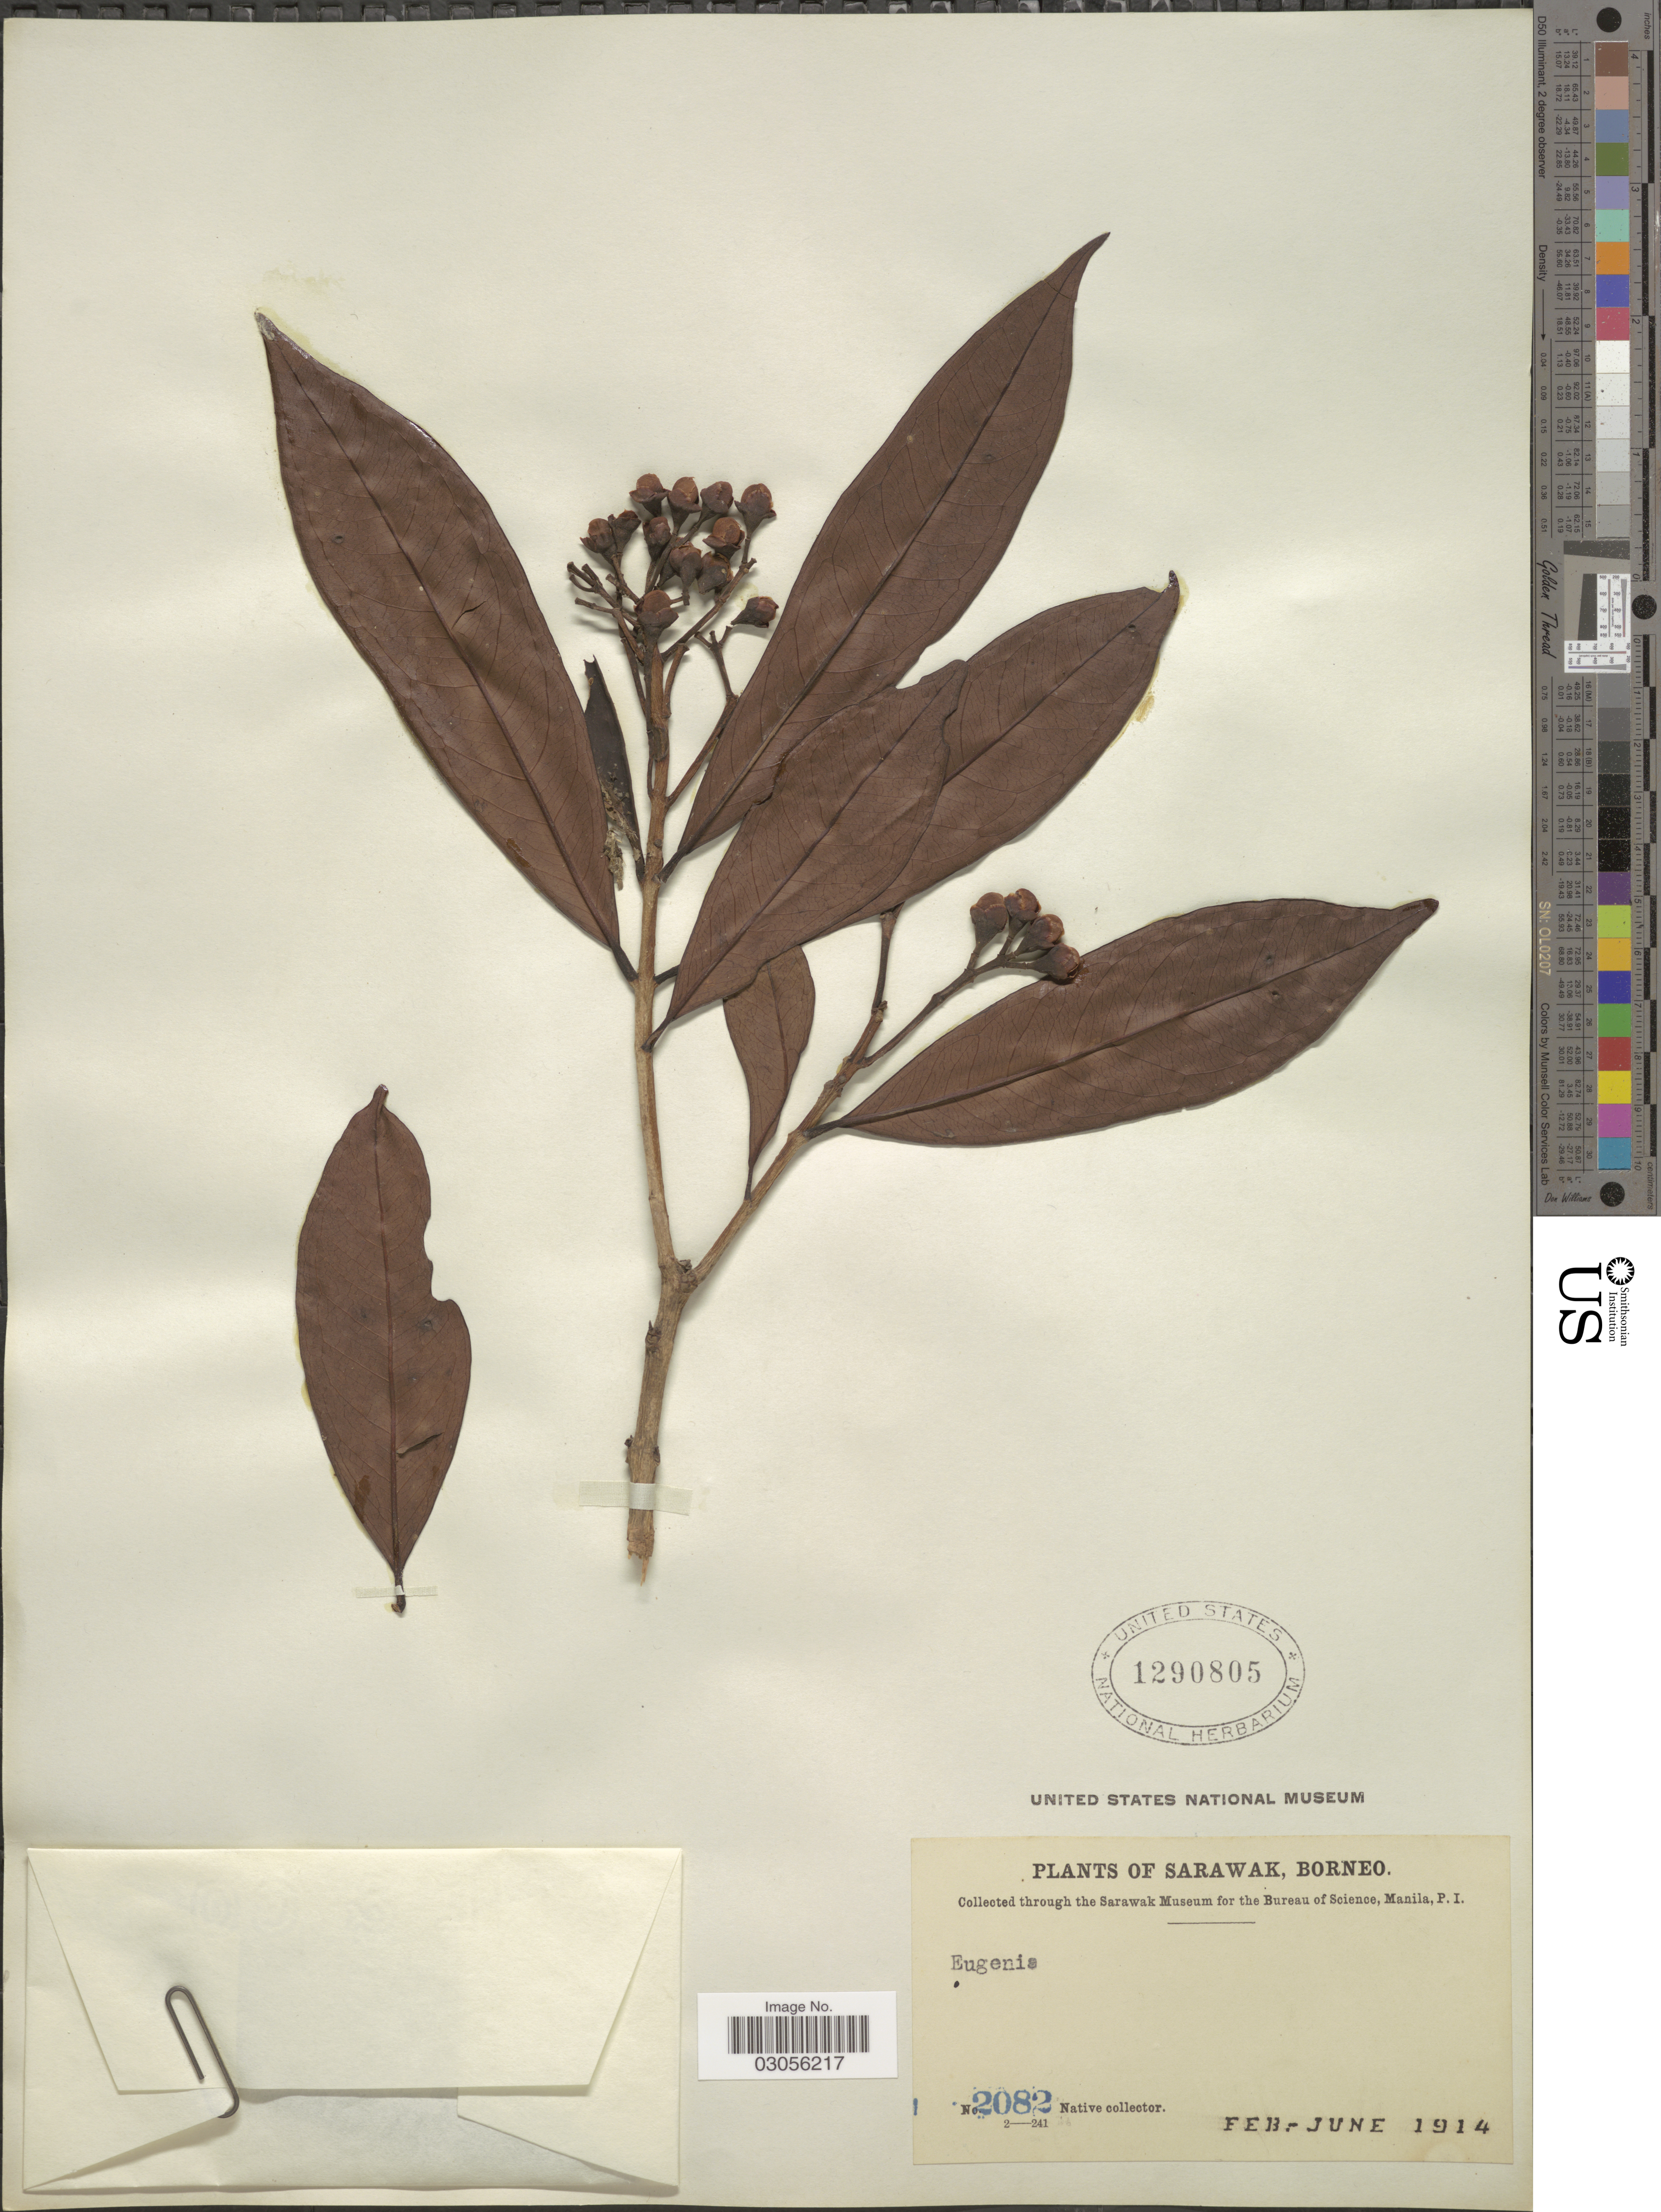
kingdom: Plantae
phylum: Tracheophyta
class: Magnoliopsida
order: Myrtales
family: Myrtaceae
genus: Syzygium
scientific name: Syzygium sp.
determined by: Strong, M. T., (US), Smithsonian Institution - National Museum of Natural History (UNITED STATES)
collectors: Native collector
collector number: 2082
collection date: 1914-02/1914-06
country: Malaysia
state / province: Sarawak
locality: Sarawak, Borneo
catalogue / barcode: US 1290805